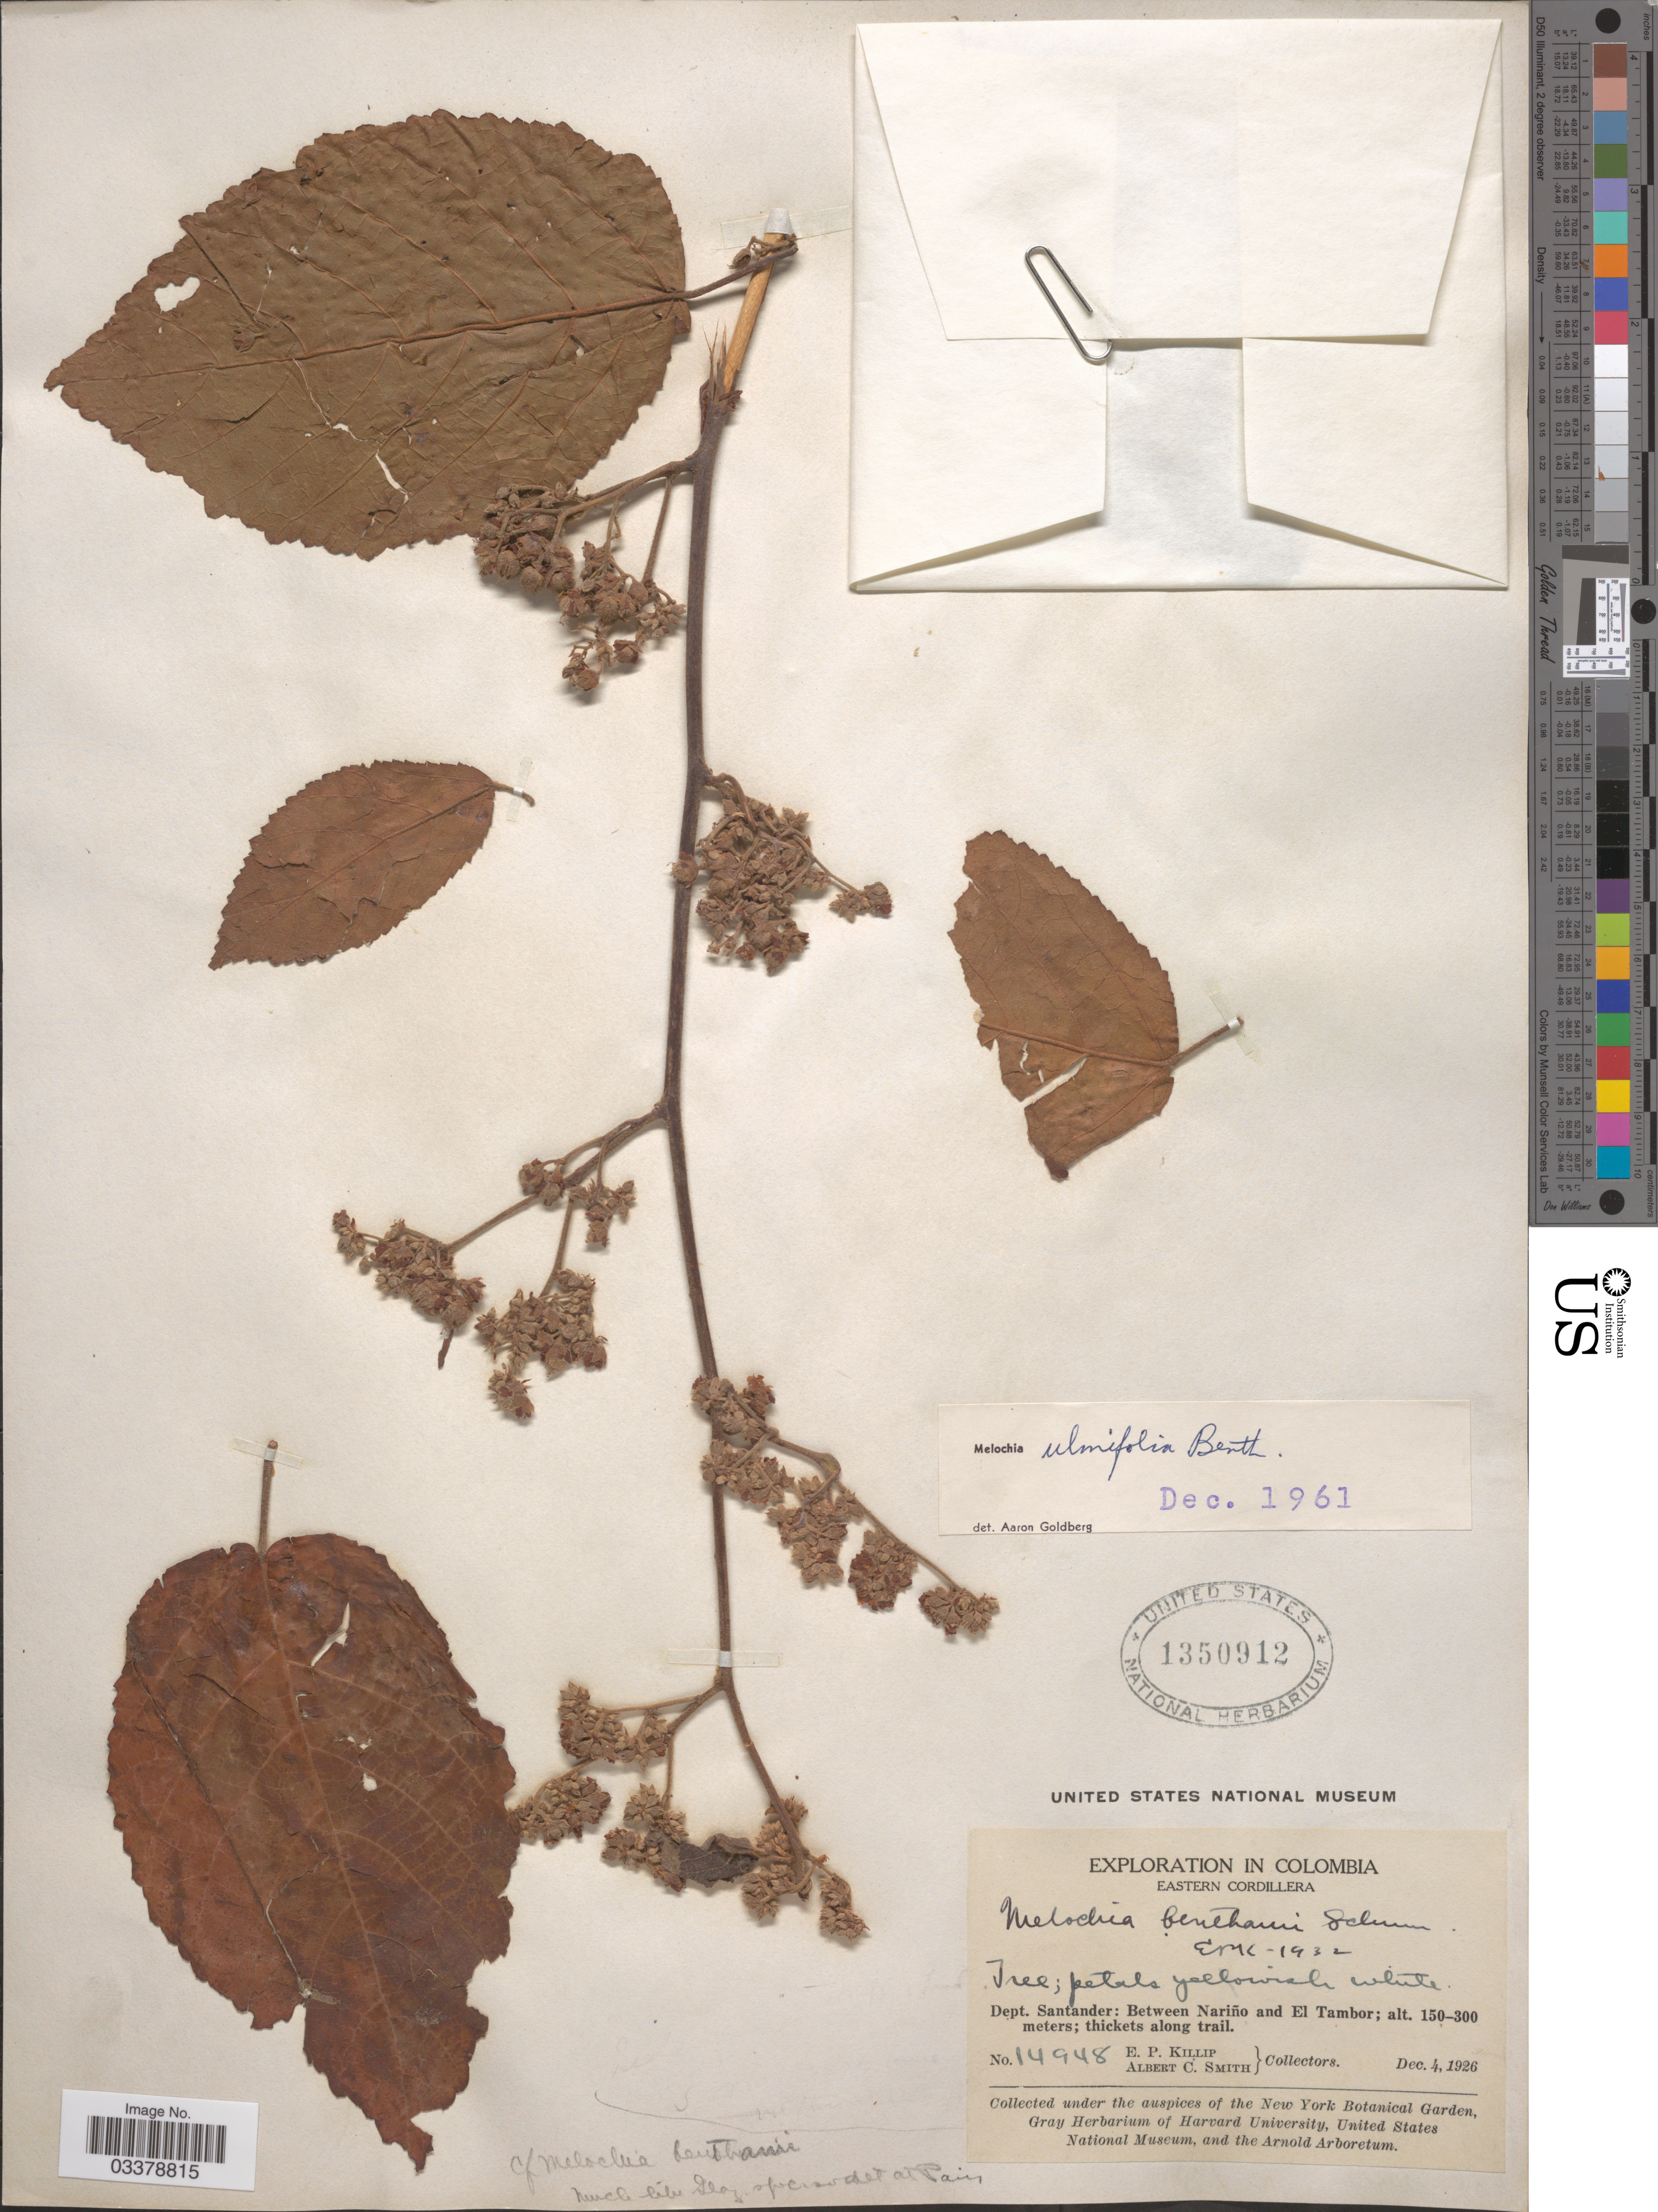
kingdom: Plantae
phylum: Tracheophyta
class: Magnoliopsida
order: Malvales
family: Malvaceae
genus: Melochia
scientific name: Melochia ulmifolia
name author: Benth.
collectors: E. P. Killip & A. C. Smith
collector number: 14948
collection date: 1926-12-04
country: Colombia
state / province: Santander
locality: Eastern Cordillera. Dept. Santander: Between Nariño and El Tambor.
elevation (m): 150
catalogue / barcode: US 1350912